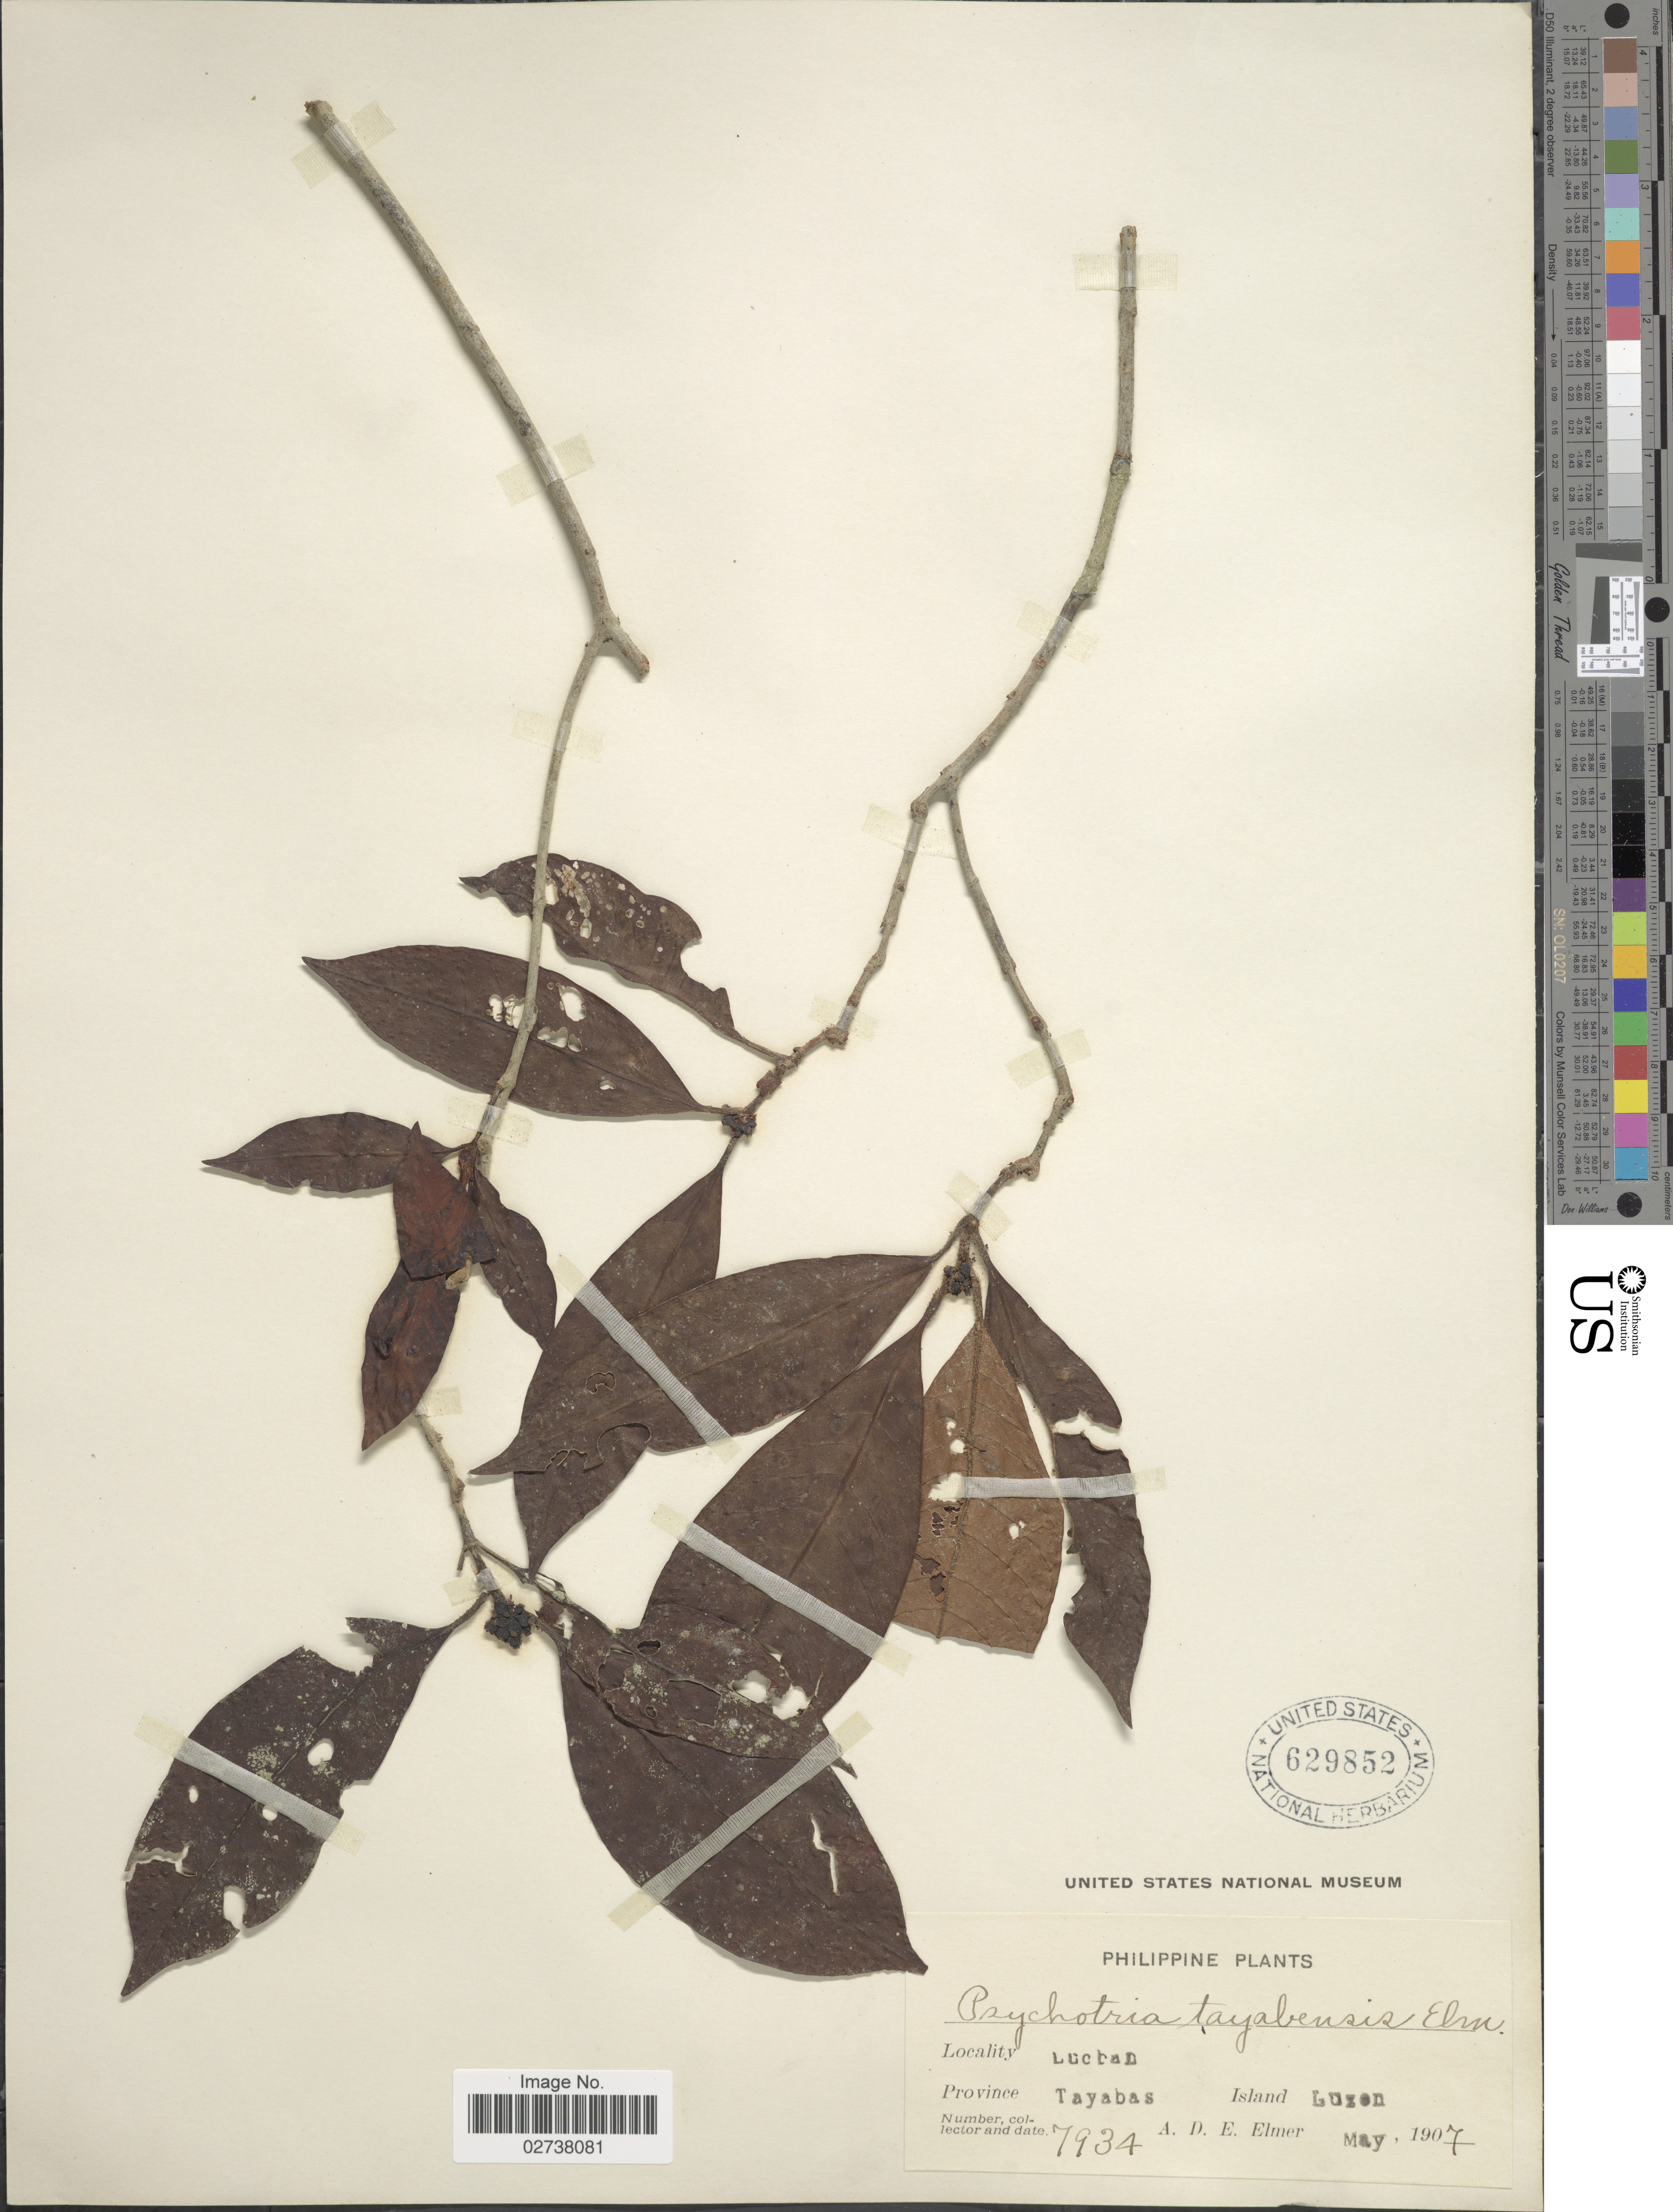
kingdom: Plantae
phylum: Tracheophyta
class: Magnoliopsida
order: Gentianales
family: Rubiaceae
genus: Psychotria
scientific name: Psychotria tayabensis var. tayabensis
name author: Elmer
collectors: A. D. E. Elmer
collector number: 7934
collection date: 1907-05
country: Philippines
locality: Lucban, Province Tayabas, Island Luzon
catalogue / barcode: US 629852